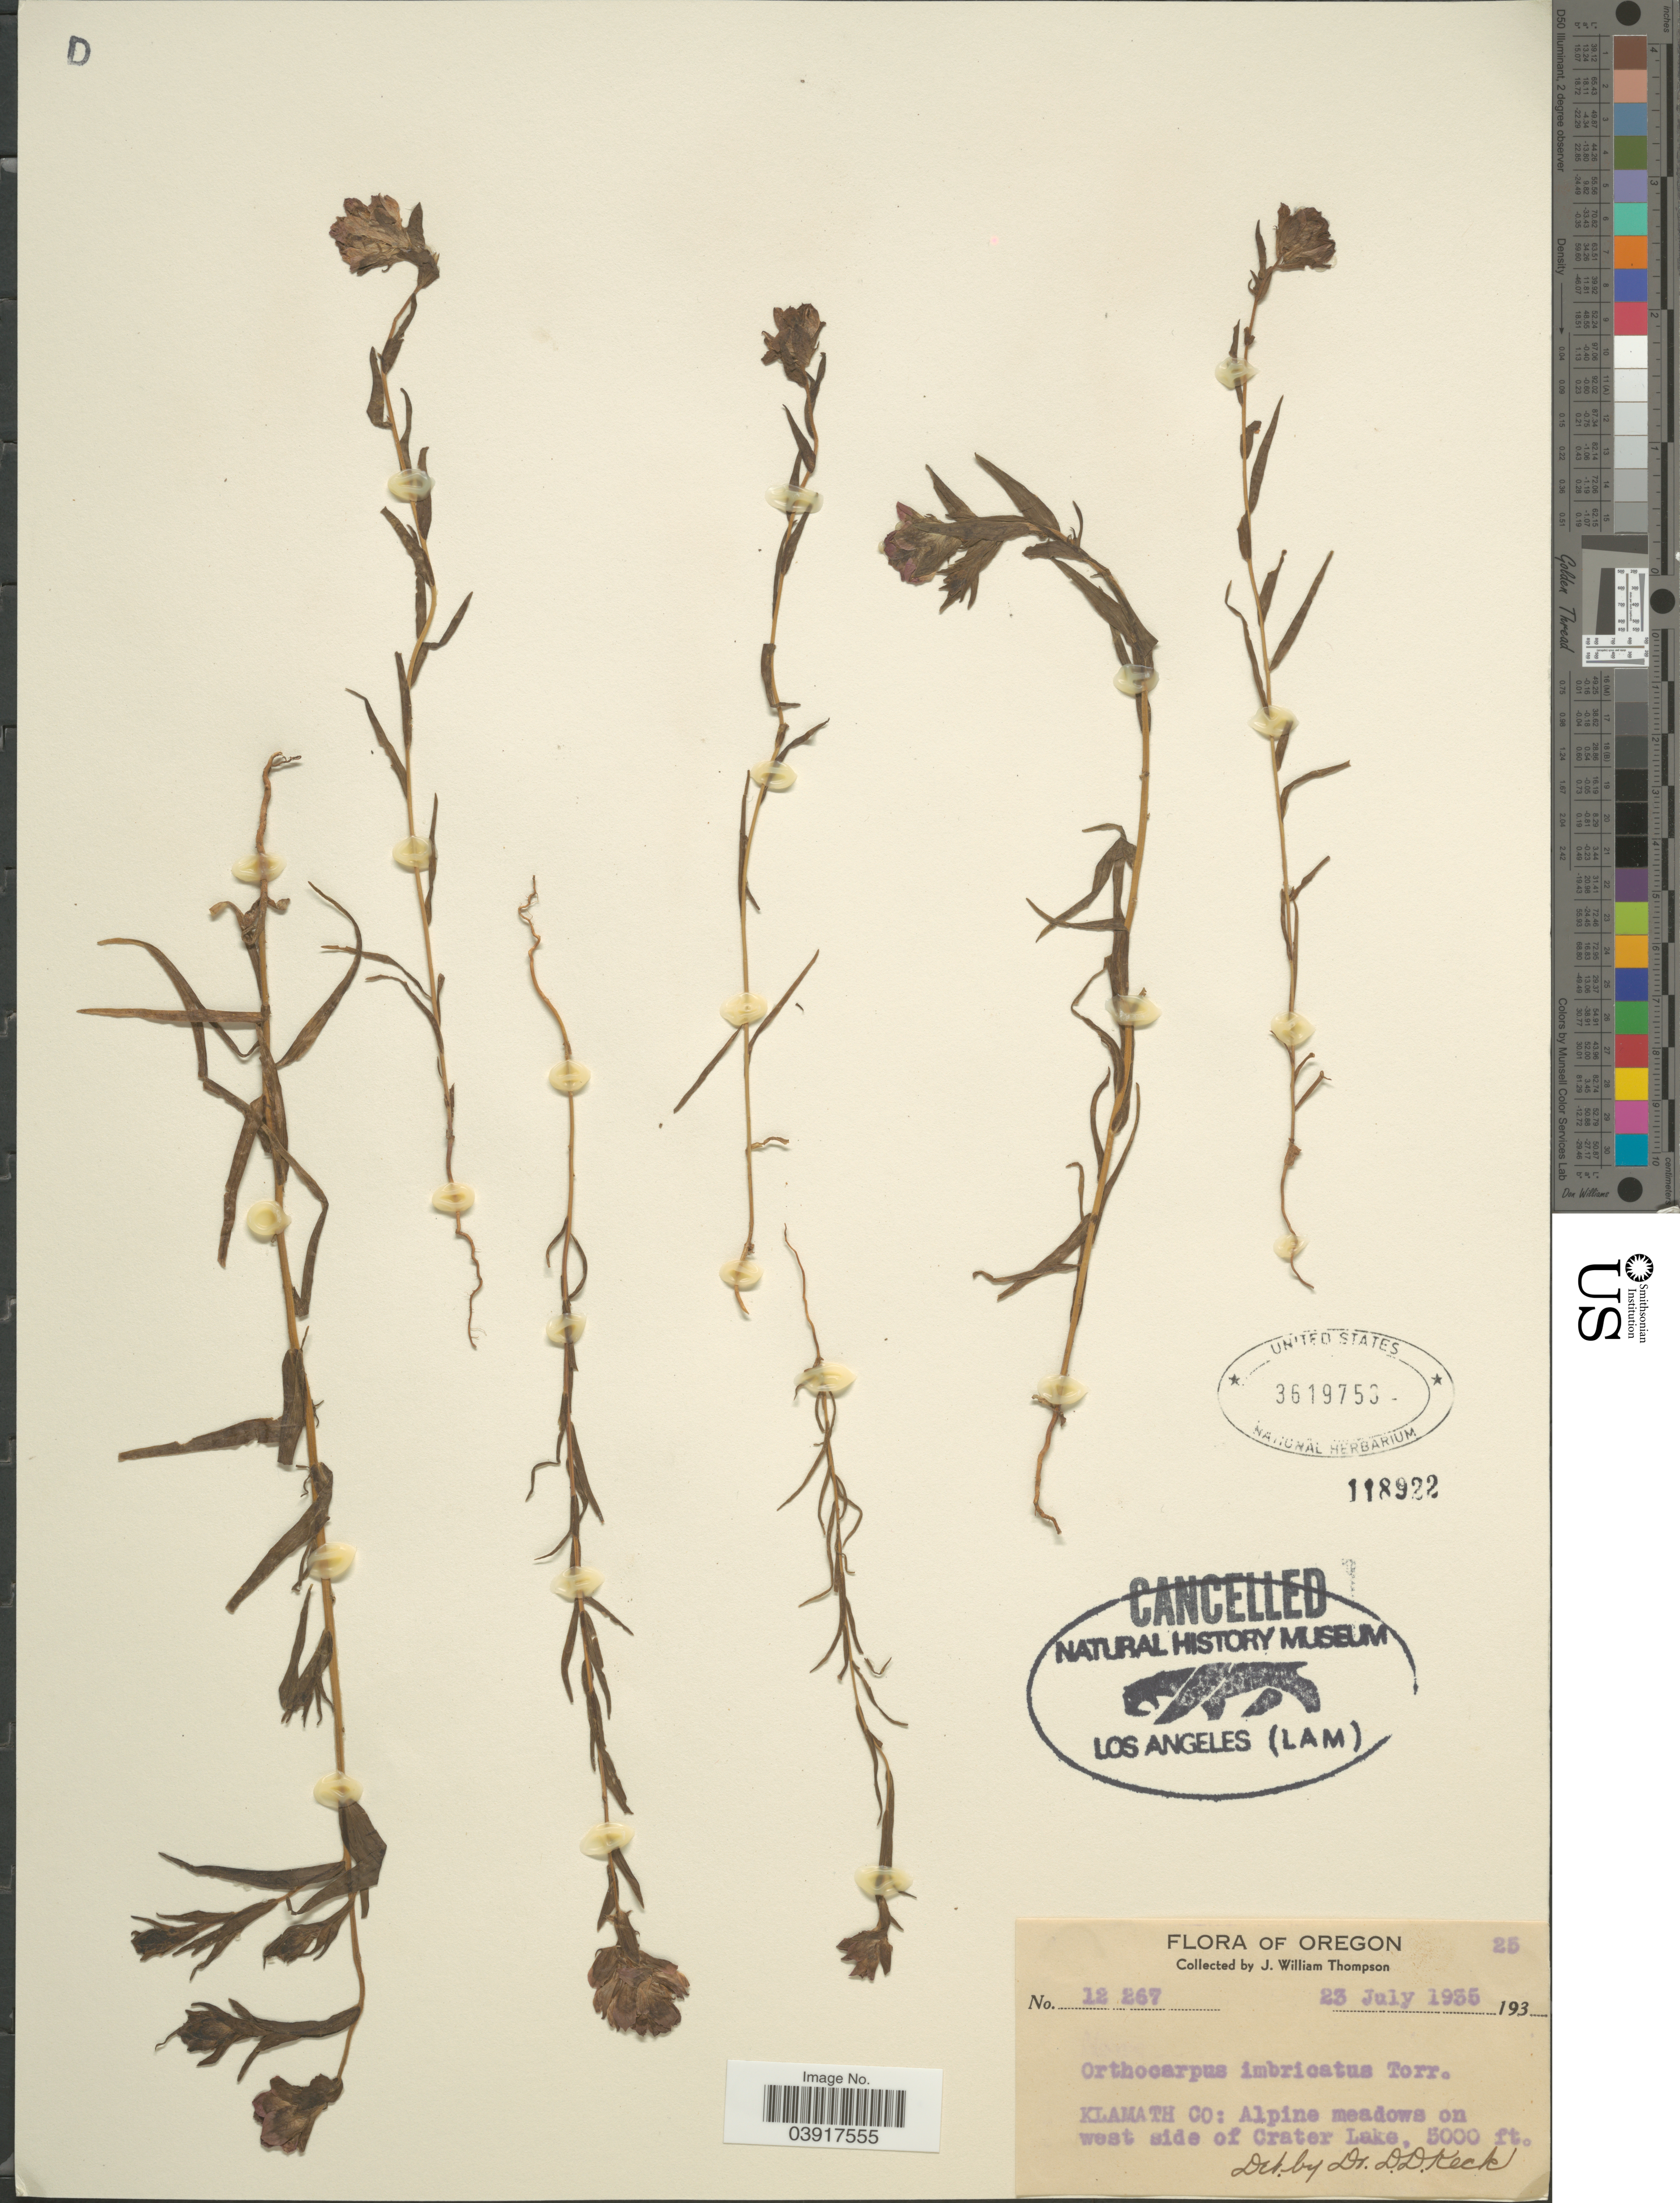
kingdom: Plantae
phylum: Tracheophyta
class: Magnoliopsida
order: Lamiales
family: Orobanchaceae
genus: Orthocarpus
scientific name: Orthocarpus imbricatus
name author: Torr. ex S. Watson in C. King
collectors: J. W. Thompson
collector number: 12267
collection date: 1935-07-23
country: United States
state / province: Oregon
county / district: Klamath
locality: Klamath Co: Alpine meadows on west side of Crater Lake.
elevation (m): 1524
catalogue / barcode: US 3619753